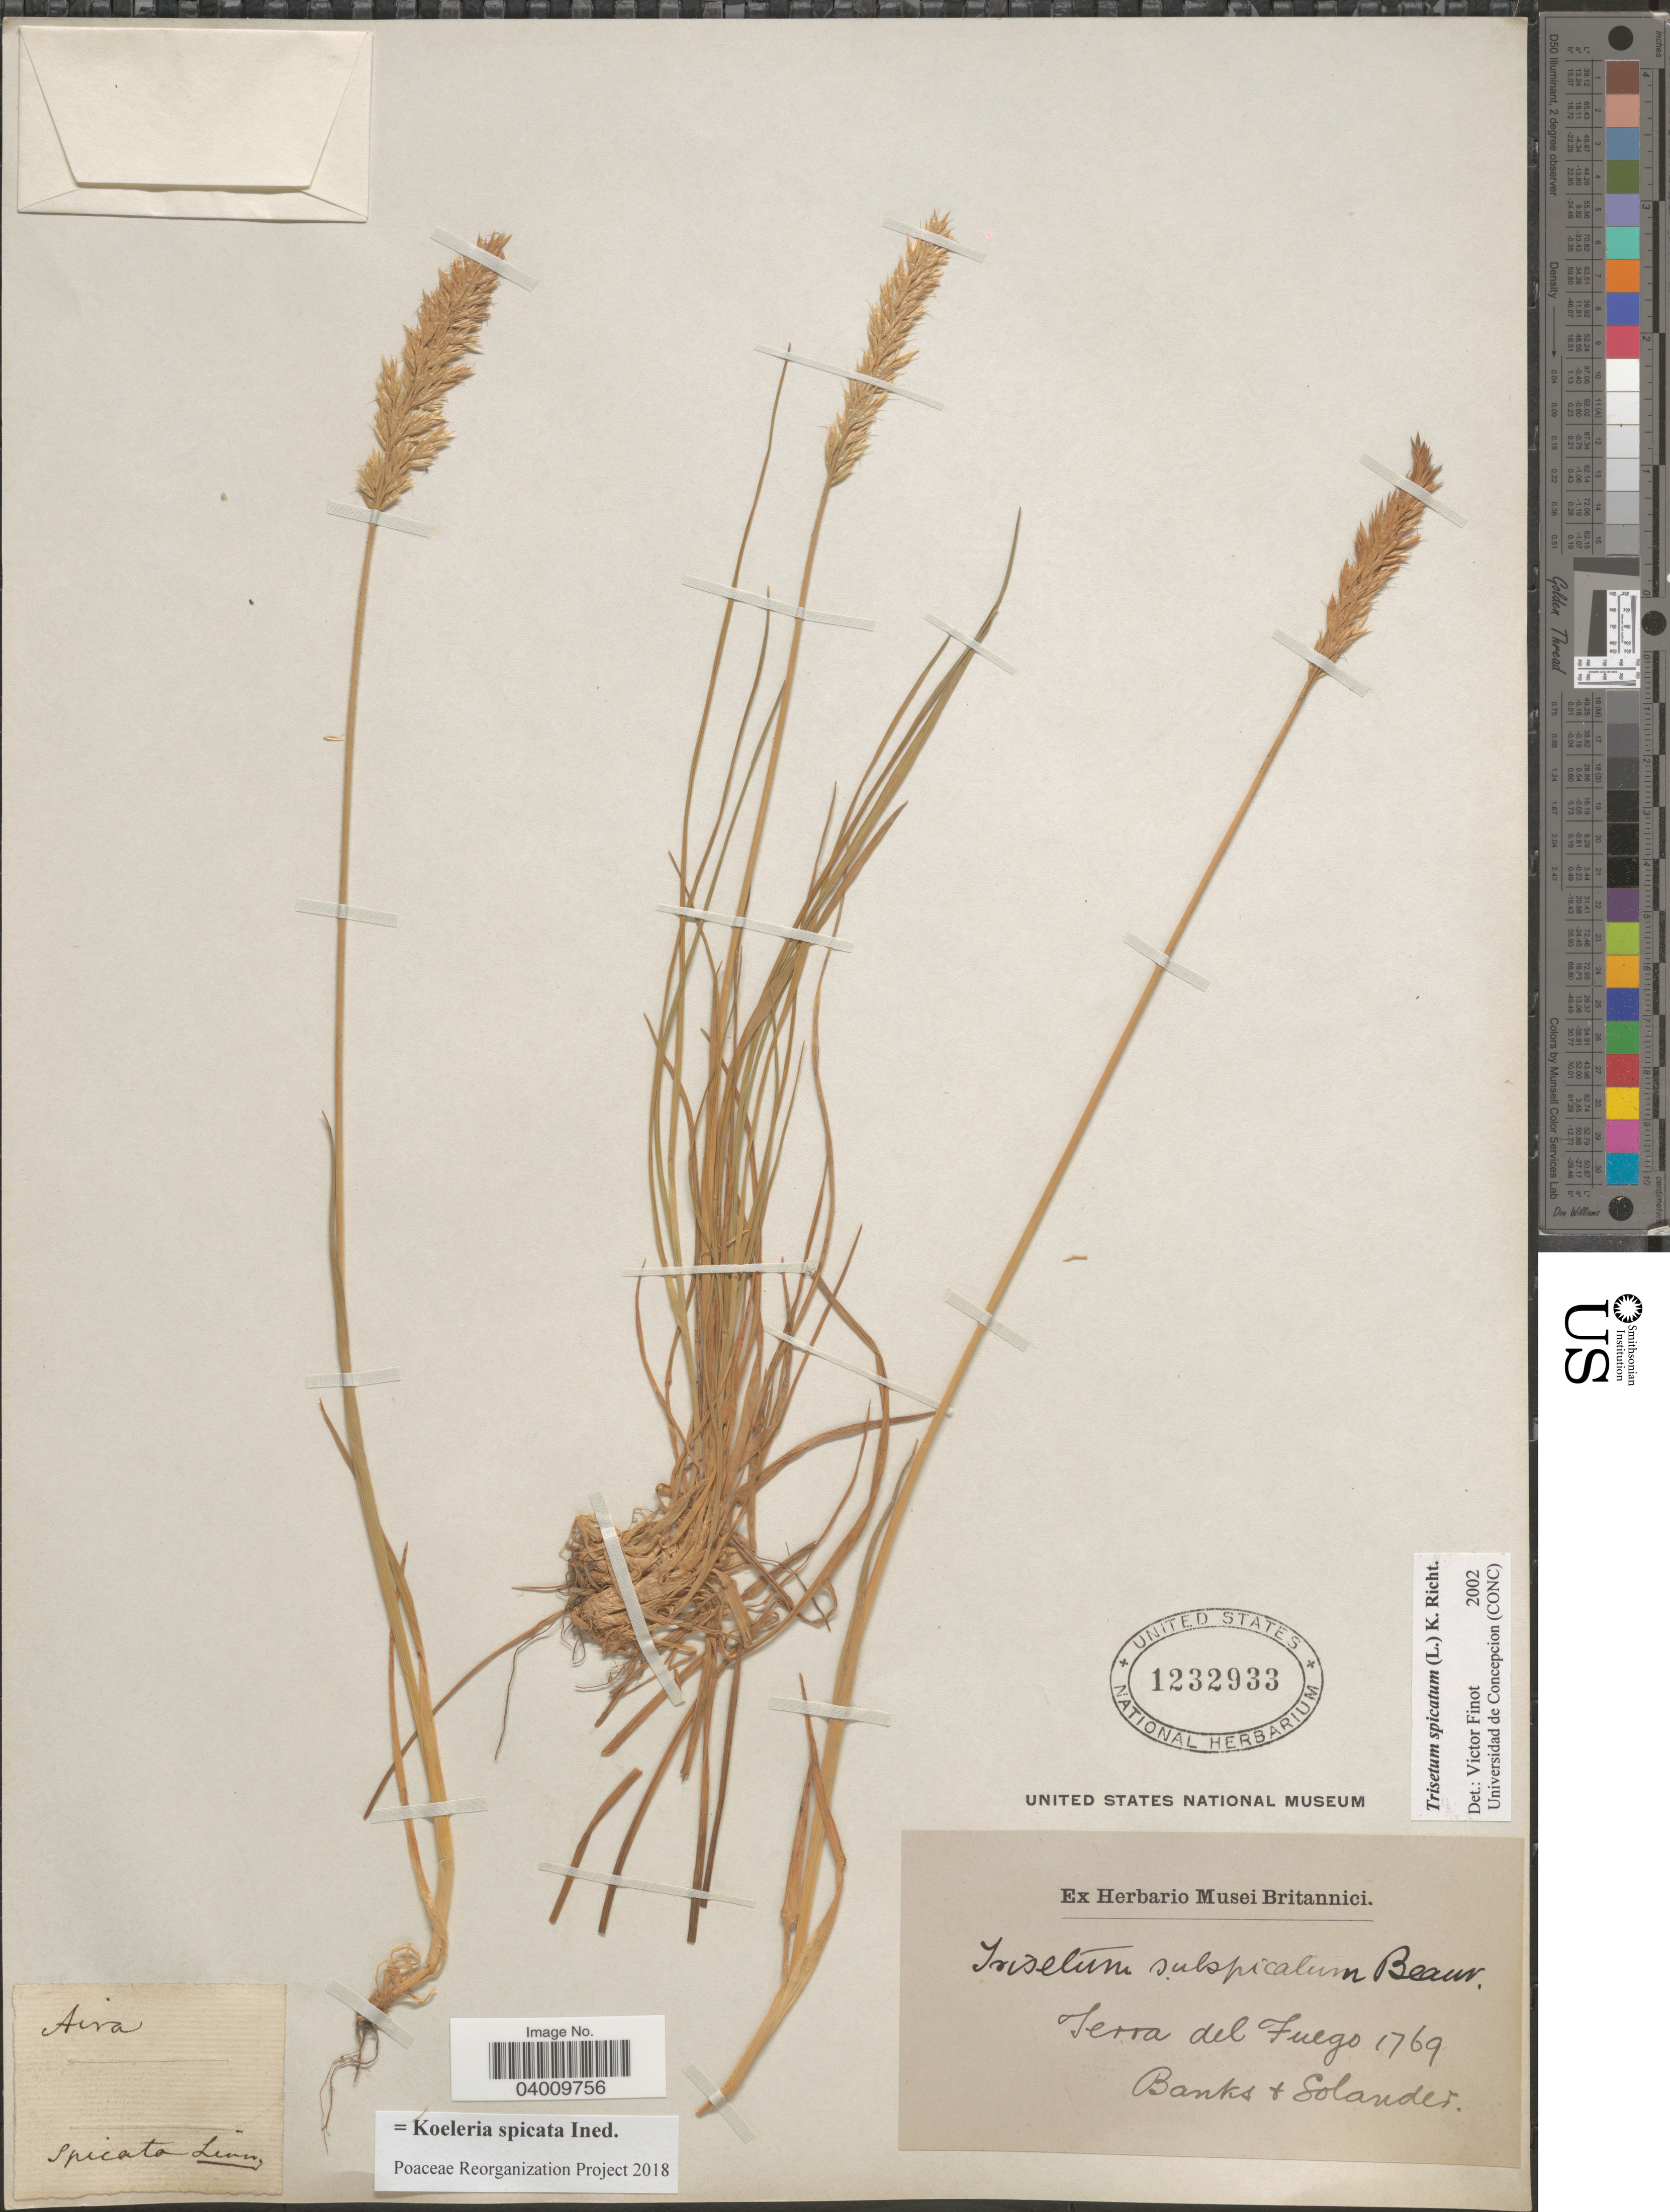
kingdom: Plantae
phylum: Tracheophyta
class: Liliopsida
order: Poales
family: Poaceae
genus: Koeleria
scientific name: Koeleria spicata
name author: (L.) Barberá et al.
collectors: -- Banks & -- Solander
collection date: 1769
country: Argentina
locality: Terra del Fuego.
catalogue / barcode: US 1232933